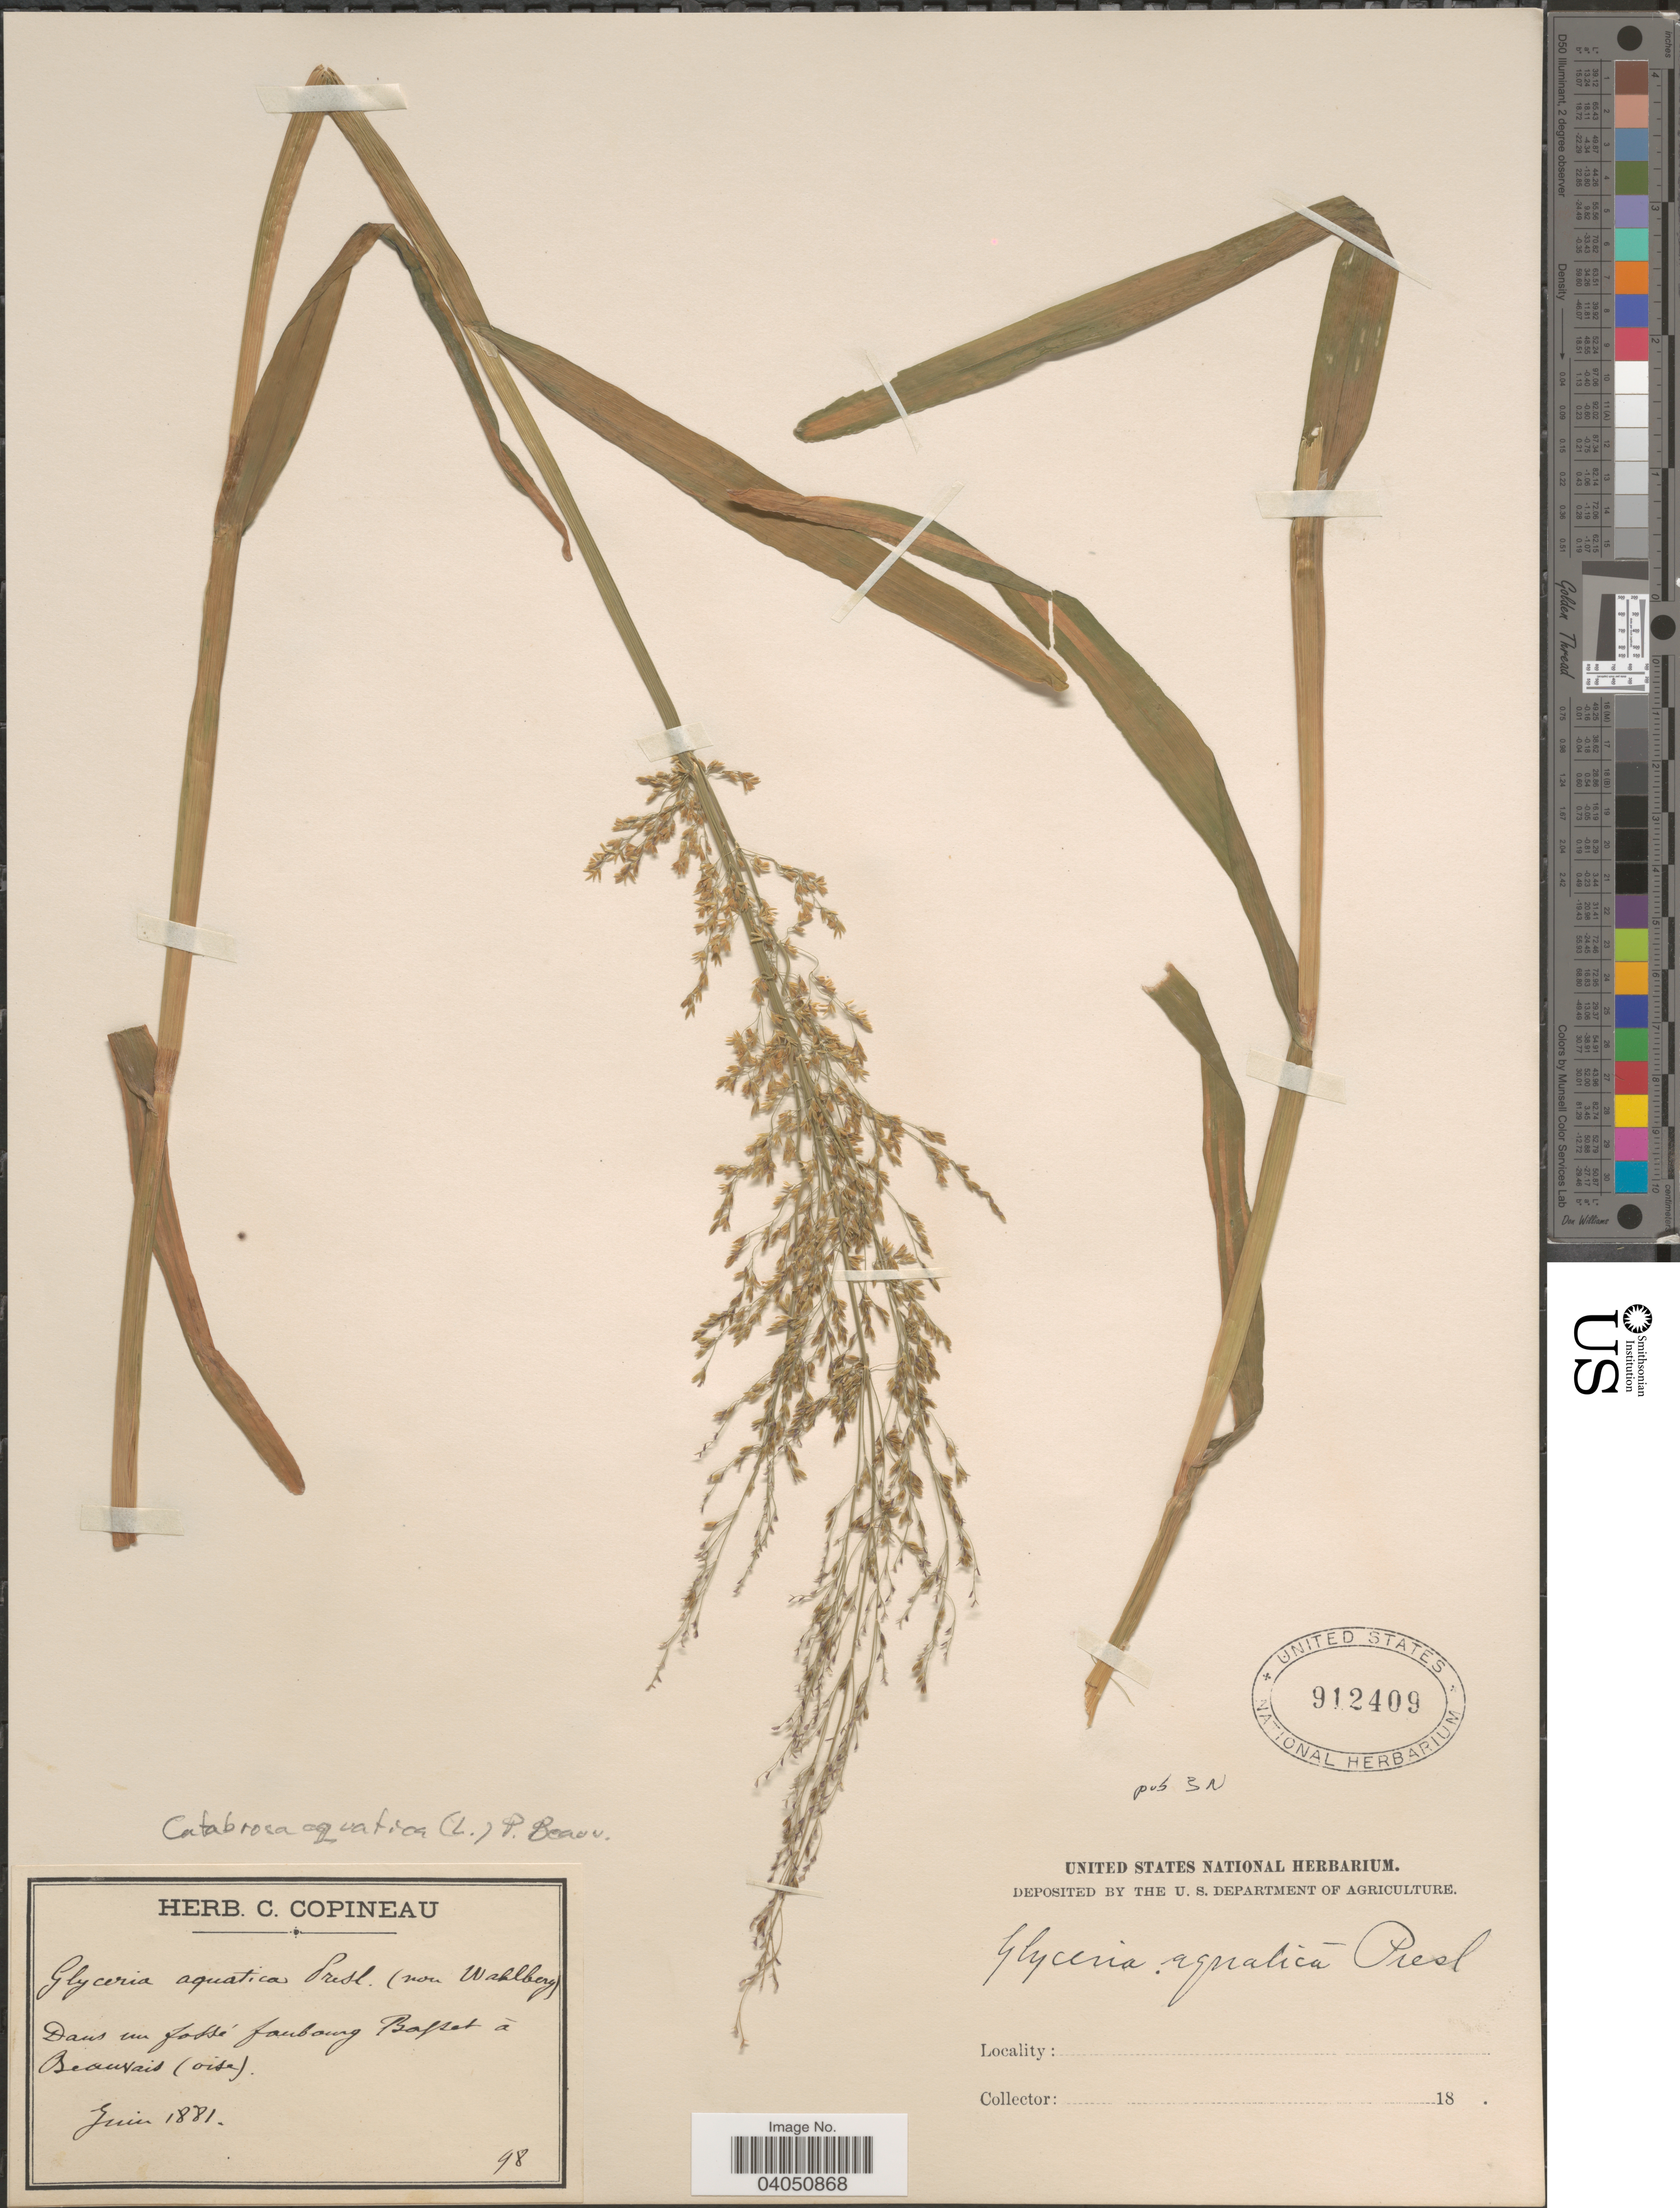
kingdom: Plantae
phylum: Tracheophyta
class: Liliopsida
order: Poales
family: Poaceae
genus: Catabrosa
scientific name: Catabrosa aquatica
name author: (L.) P. Beauv.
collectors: ex herb. C. Copineau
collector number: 98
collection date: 1881-06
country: France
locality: Dans un fossé faubourg Basset à Beauvais (Oise).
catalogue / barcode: US 912409